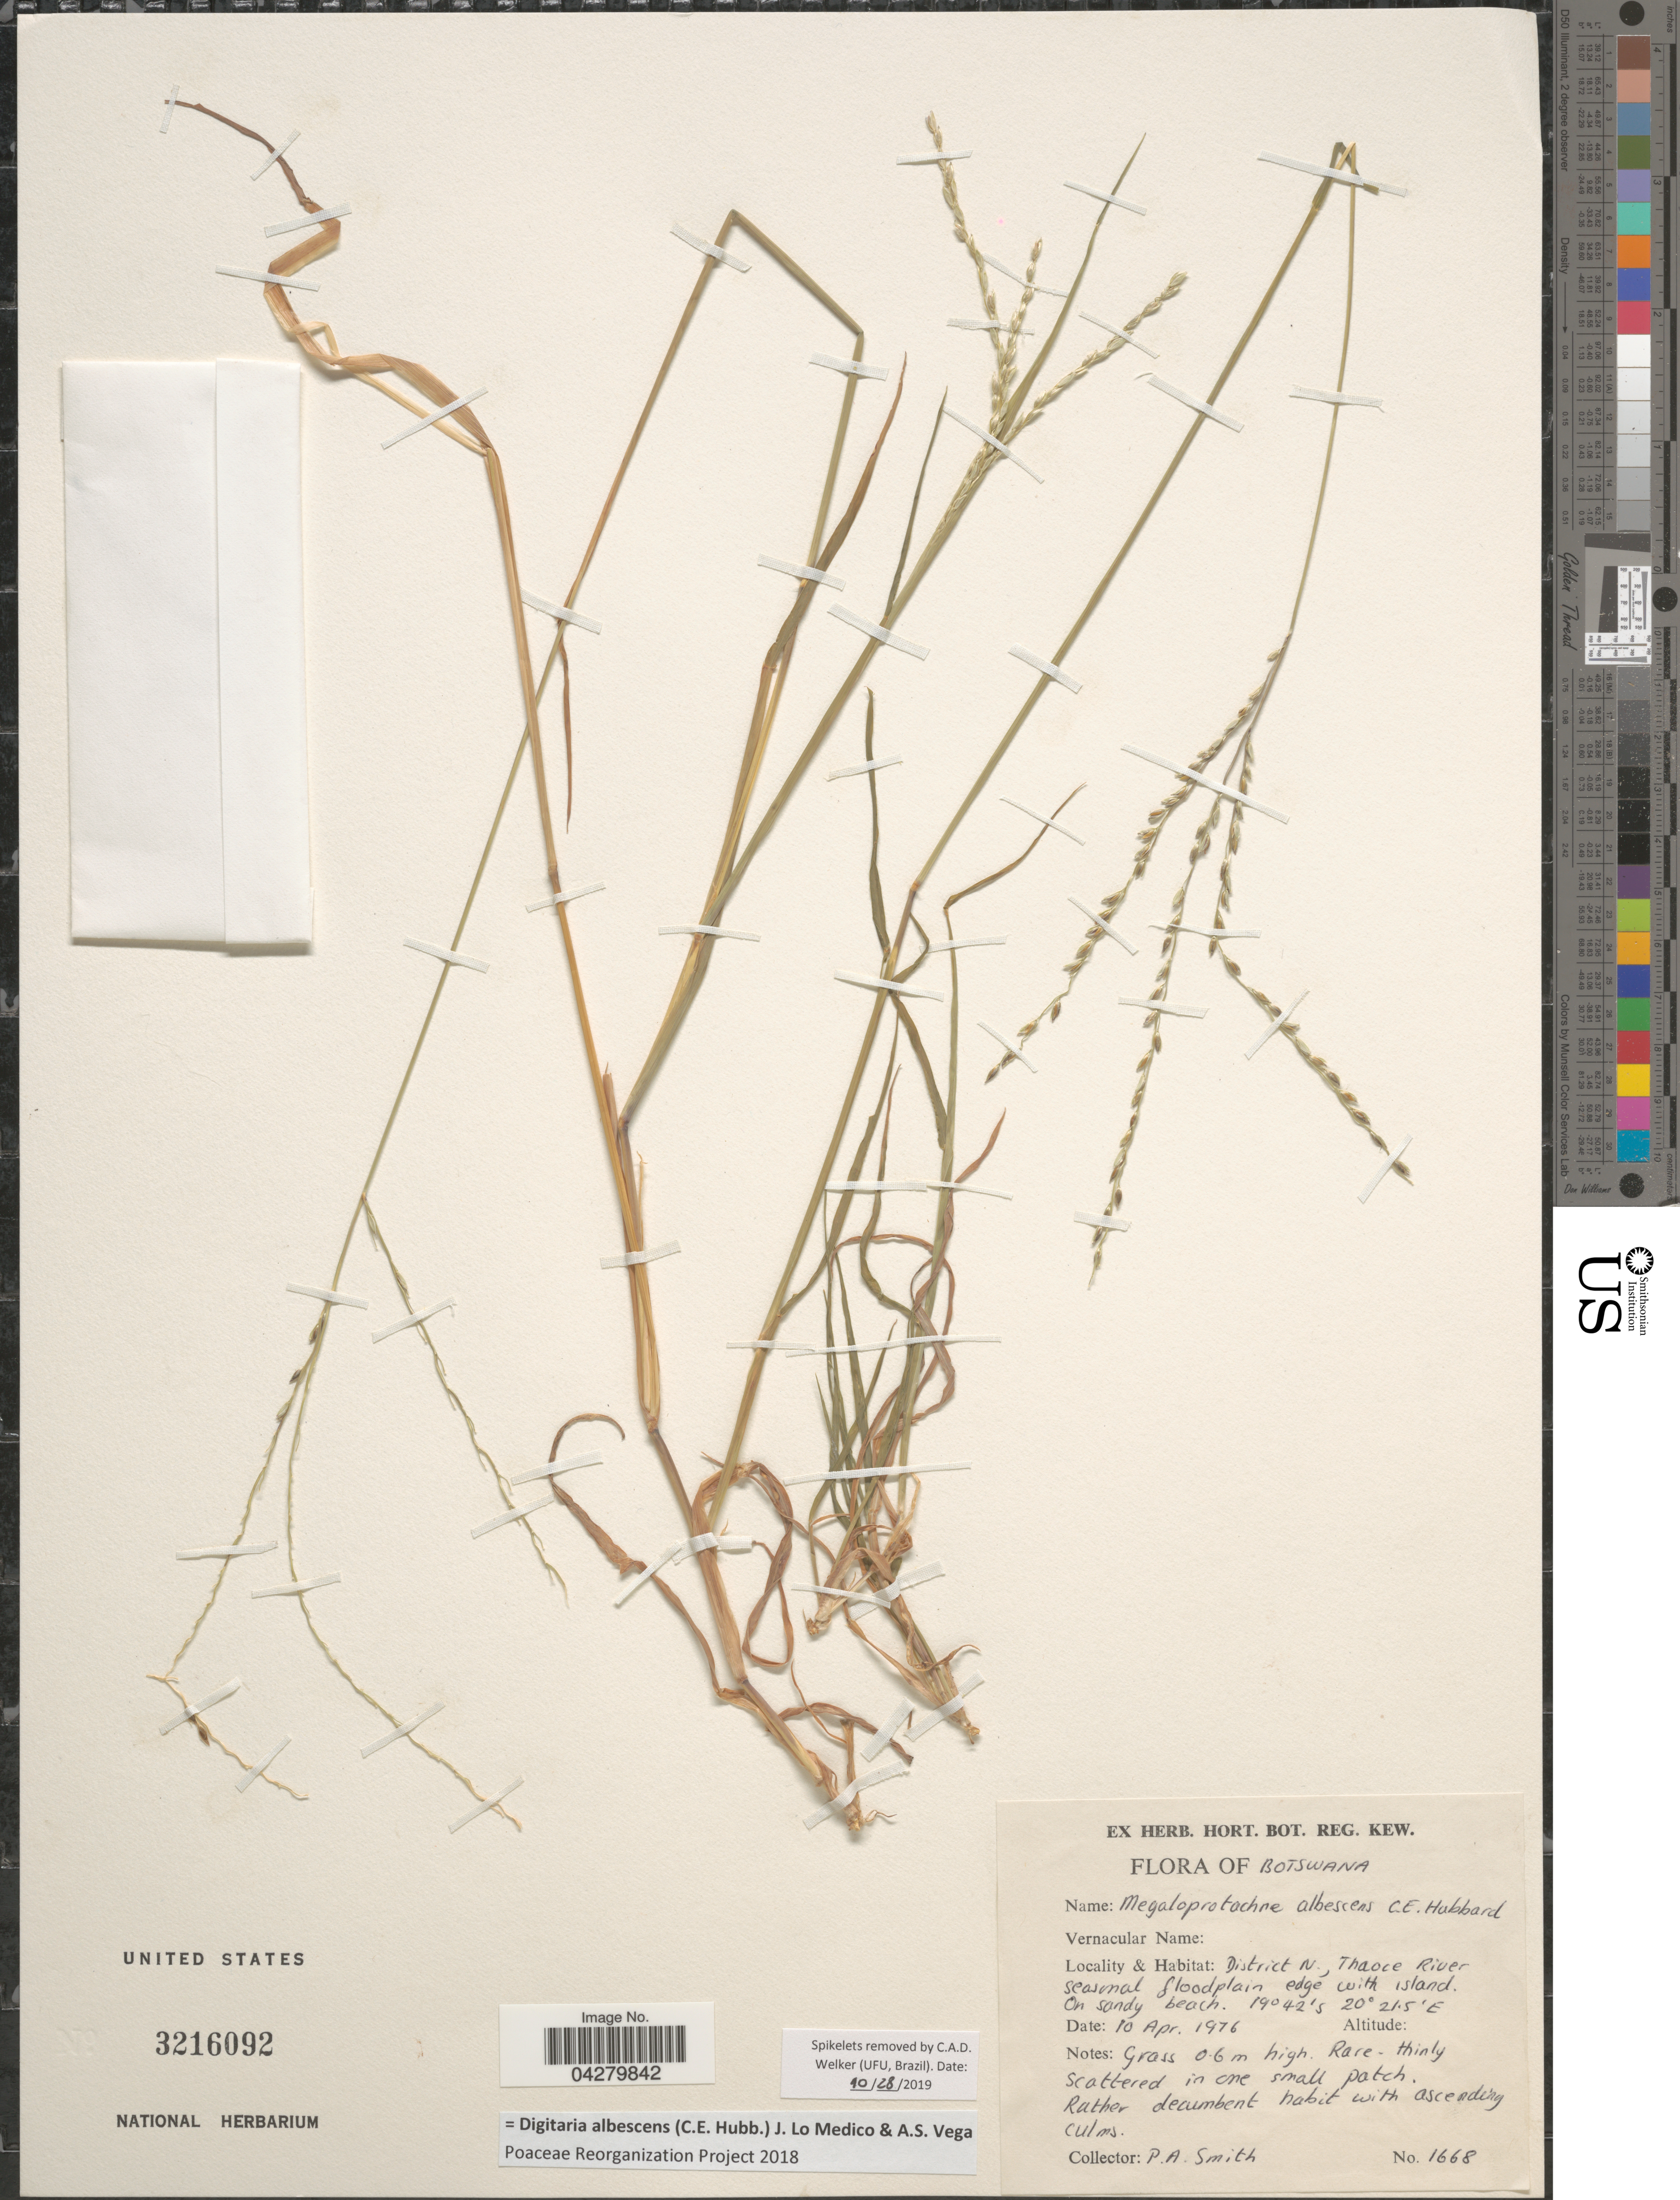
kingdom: Plantae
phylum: Tracheophyta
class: Liliopsida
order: Poales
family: Poaceae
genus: Digitaria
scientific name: Digitaria albescens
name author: (C. E. Hubb.) J. Lo Medico & A.S. Vega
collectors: P. Smith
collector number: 1668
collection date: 1976-04-10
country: Botswana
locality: District N., Thaoce [interpreted] River seasonal floodplain edge with island.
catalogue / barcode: US 3216092